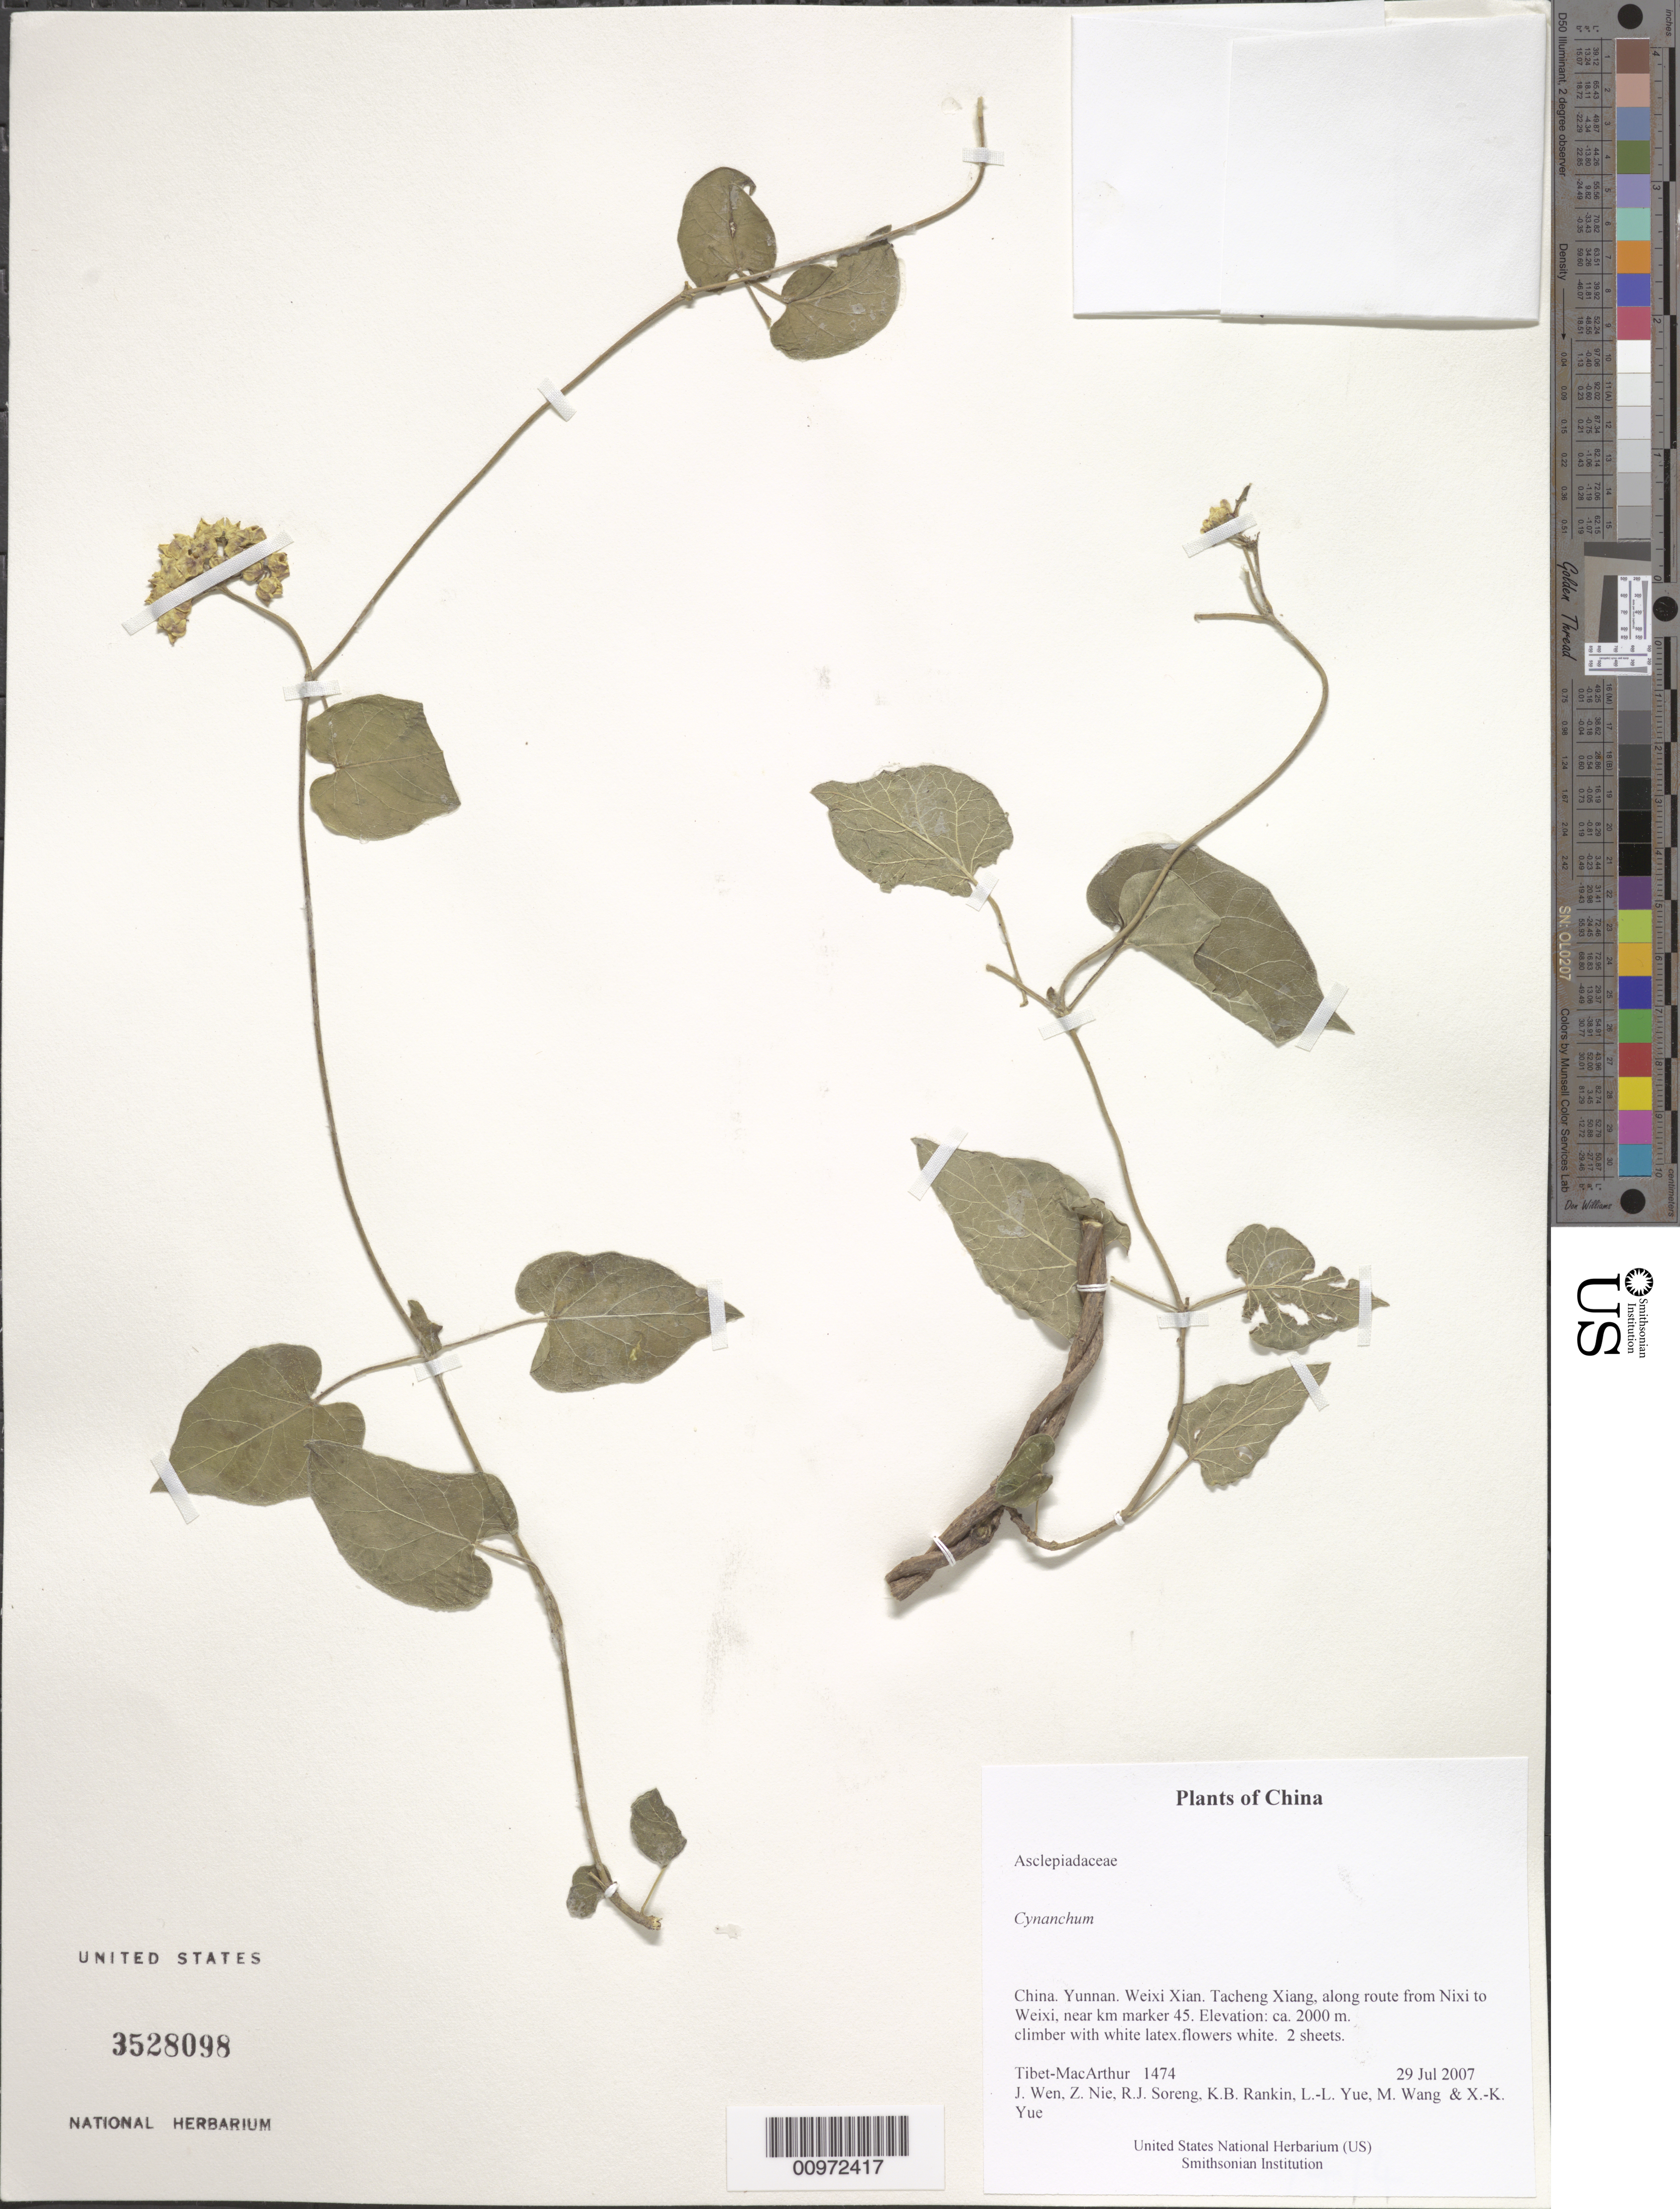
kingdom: Plantae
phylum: Tracheophyta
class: Magnoliopsida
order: Gentianales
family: Apocynaceae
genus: Cynanchum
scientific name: Cynanchum sp.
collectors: Tibet-MacArthur, J. Wen, Z. Nie, R. J. Soreng, K. Rankin, L. Yue, M. Wang & X. Yue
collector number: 1474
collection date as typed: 29 Jul 2007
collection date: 2007-07-29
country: China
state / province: Yunnan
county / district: Weixi Xian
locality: Tacheng Xiang, along route from Nixi to Weixi, near km marker 45.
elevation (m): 2000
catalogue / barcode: US 3528098